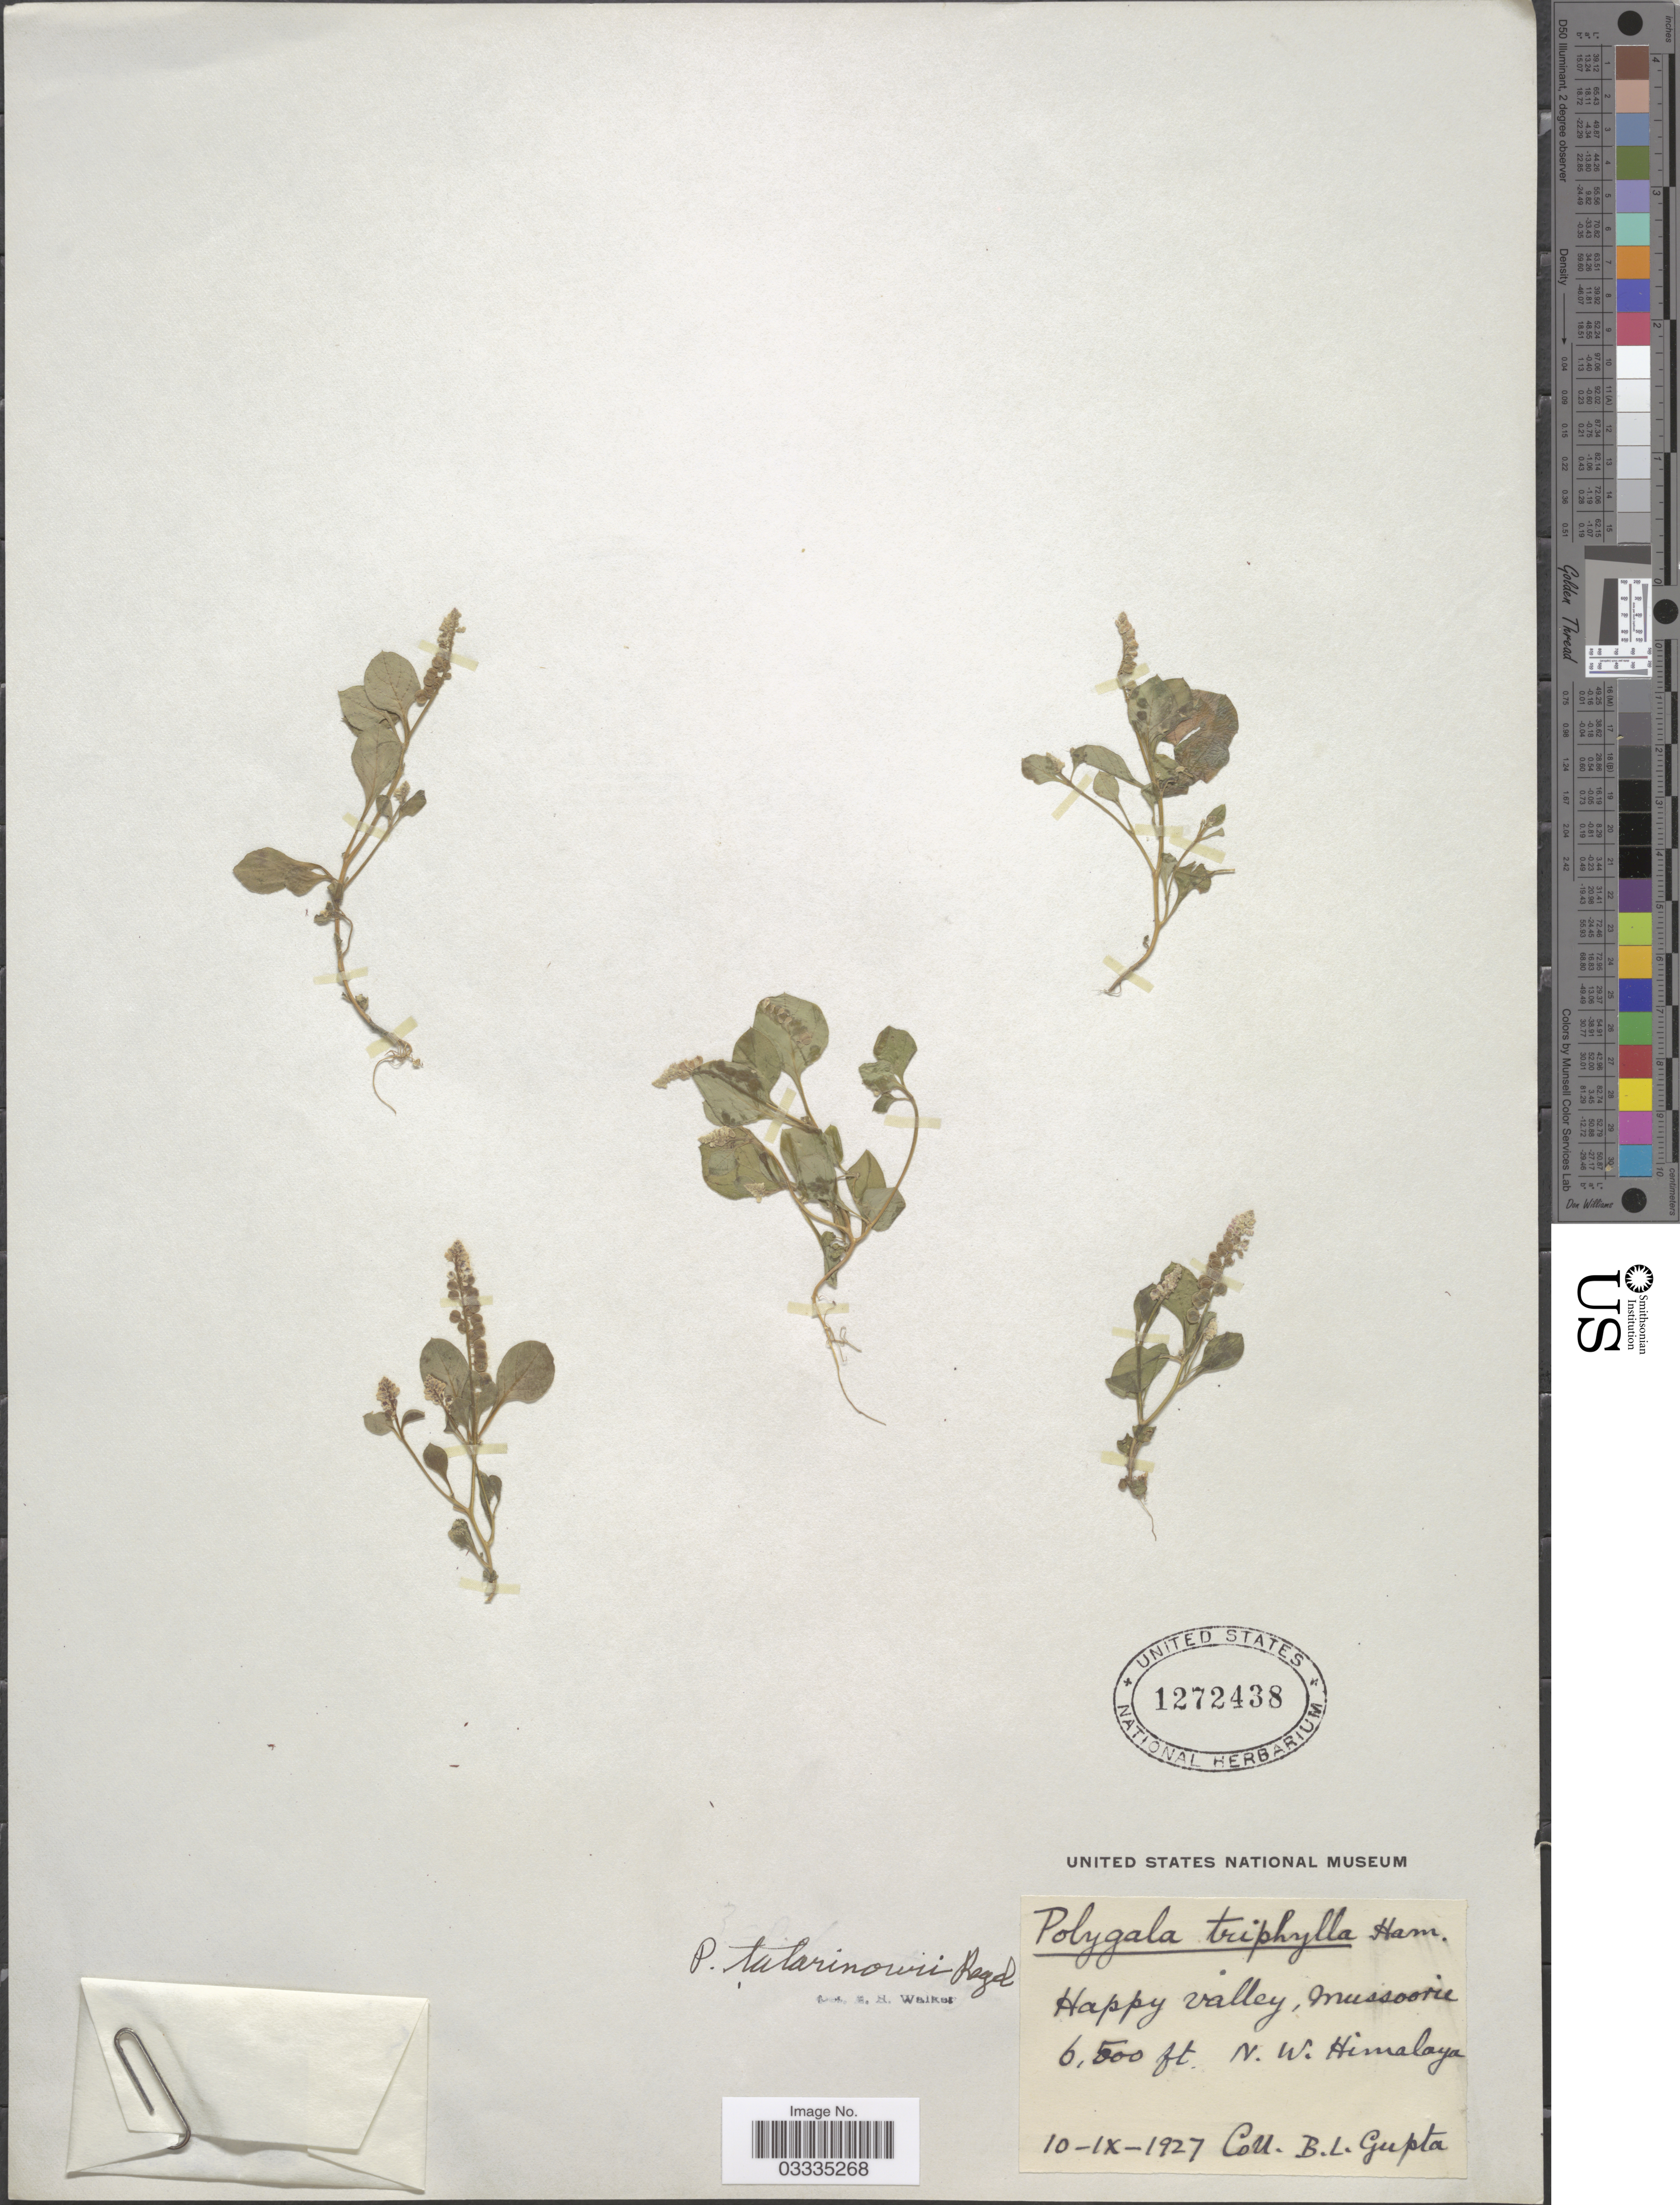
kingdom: Plantae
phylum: Tracheophyta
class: Magnoliopsida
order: Fabales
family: Polygalaceae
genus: Polygala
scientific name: Polygala tatarinowii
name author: Regel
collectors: B. L. Gupta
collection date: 1927-09-10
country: India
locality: Happy valley, Mussoorie, N.W. Himalaya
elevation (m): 1981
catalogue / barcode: US 1272438